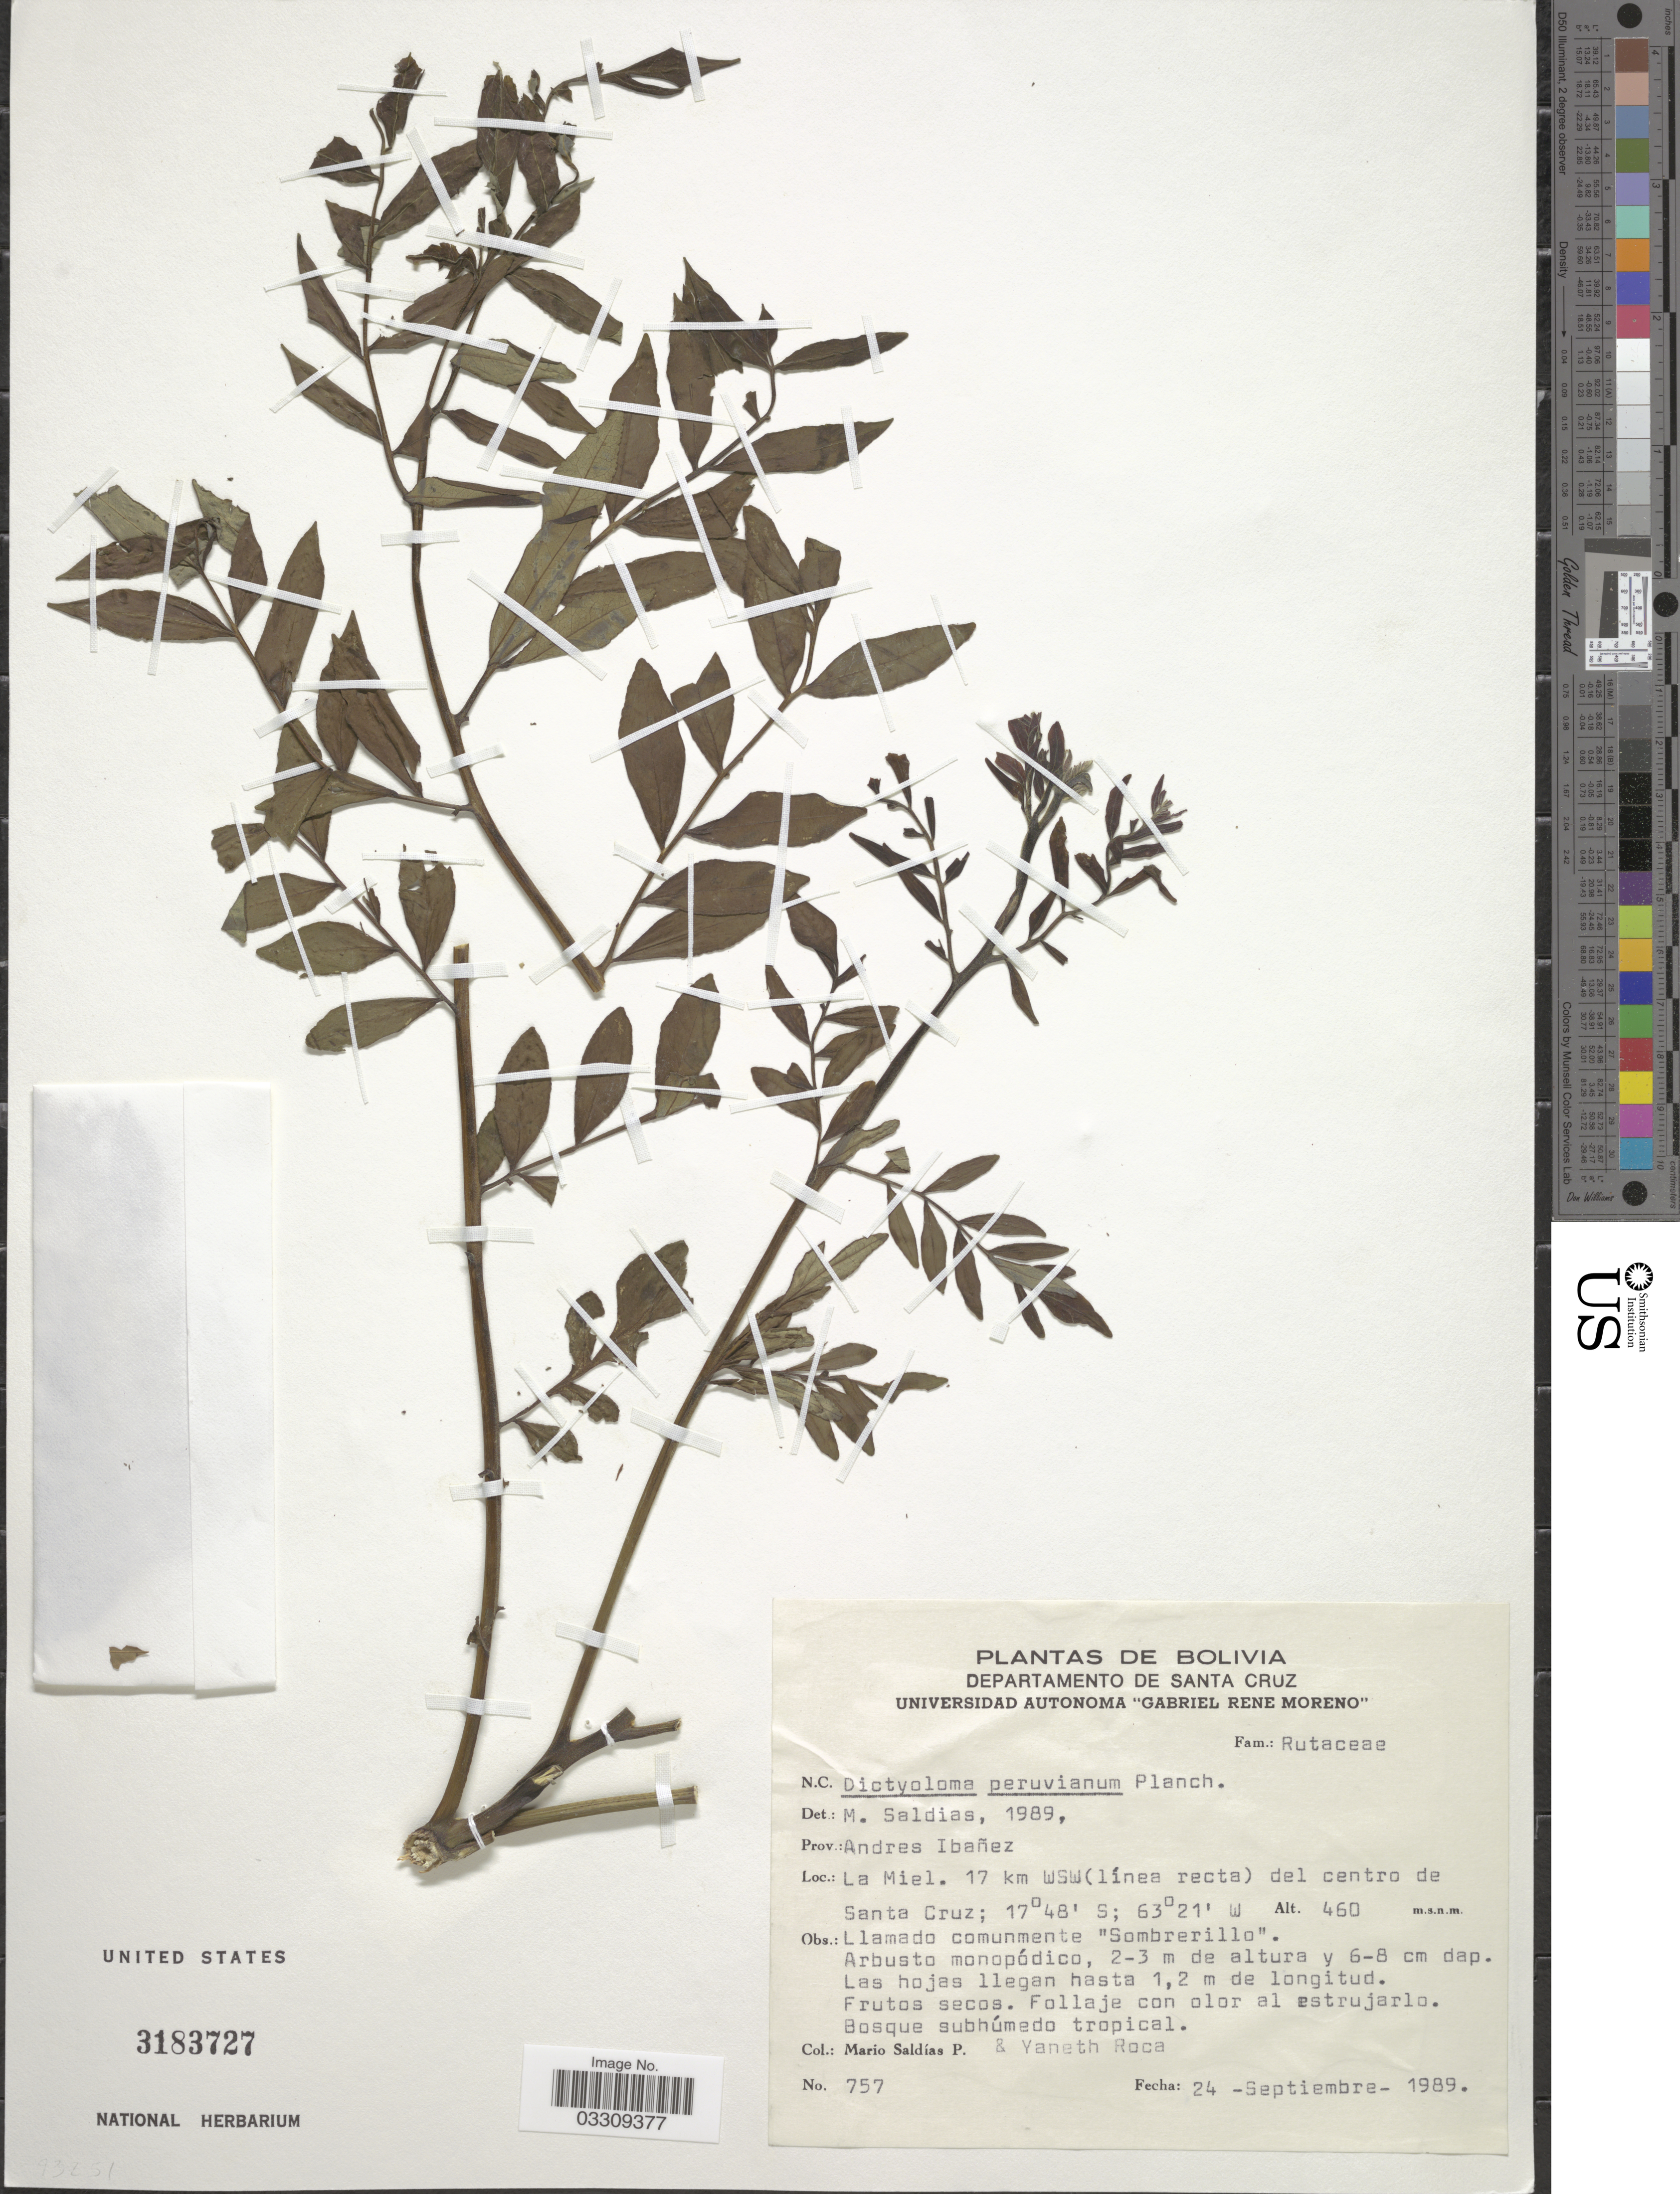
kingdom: Plantae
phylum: Tracheophyta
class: Magnoliopsida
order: Sapindales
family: Rutaceae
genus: Dictyoloma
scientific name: Dictyoloma peruvianum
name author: Planch.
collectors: M. Saldias Paz & Y. Roca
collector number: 757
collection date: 1989-09-24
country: Bolivia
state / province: Santa Cruz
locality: Departamento de Santa Cruz. Prov.: Andres Ibañez. La Miel. 17 km WSW (línea recta) del centro de Santa Cruz.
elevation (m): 460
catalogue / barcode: US 3183727